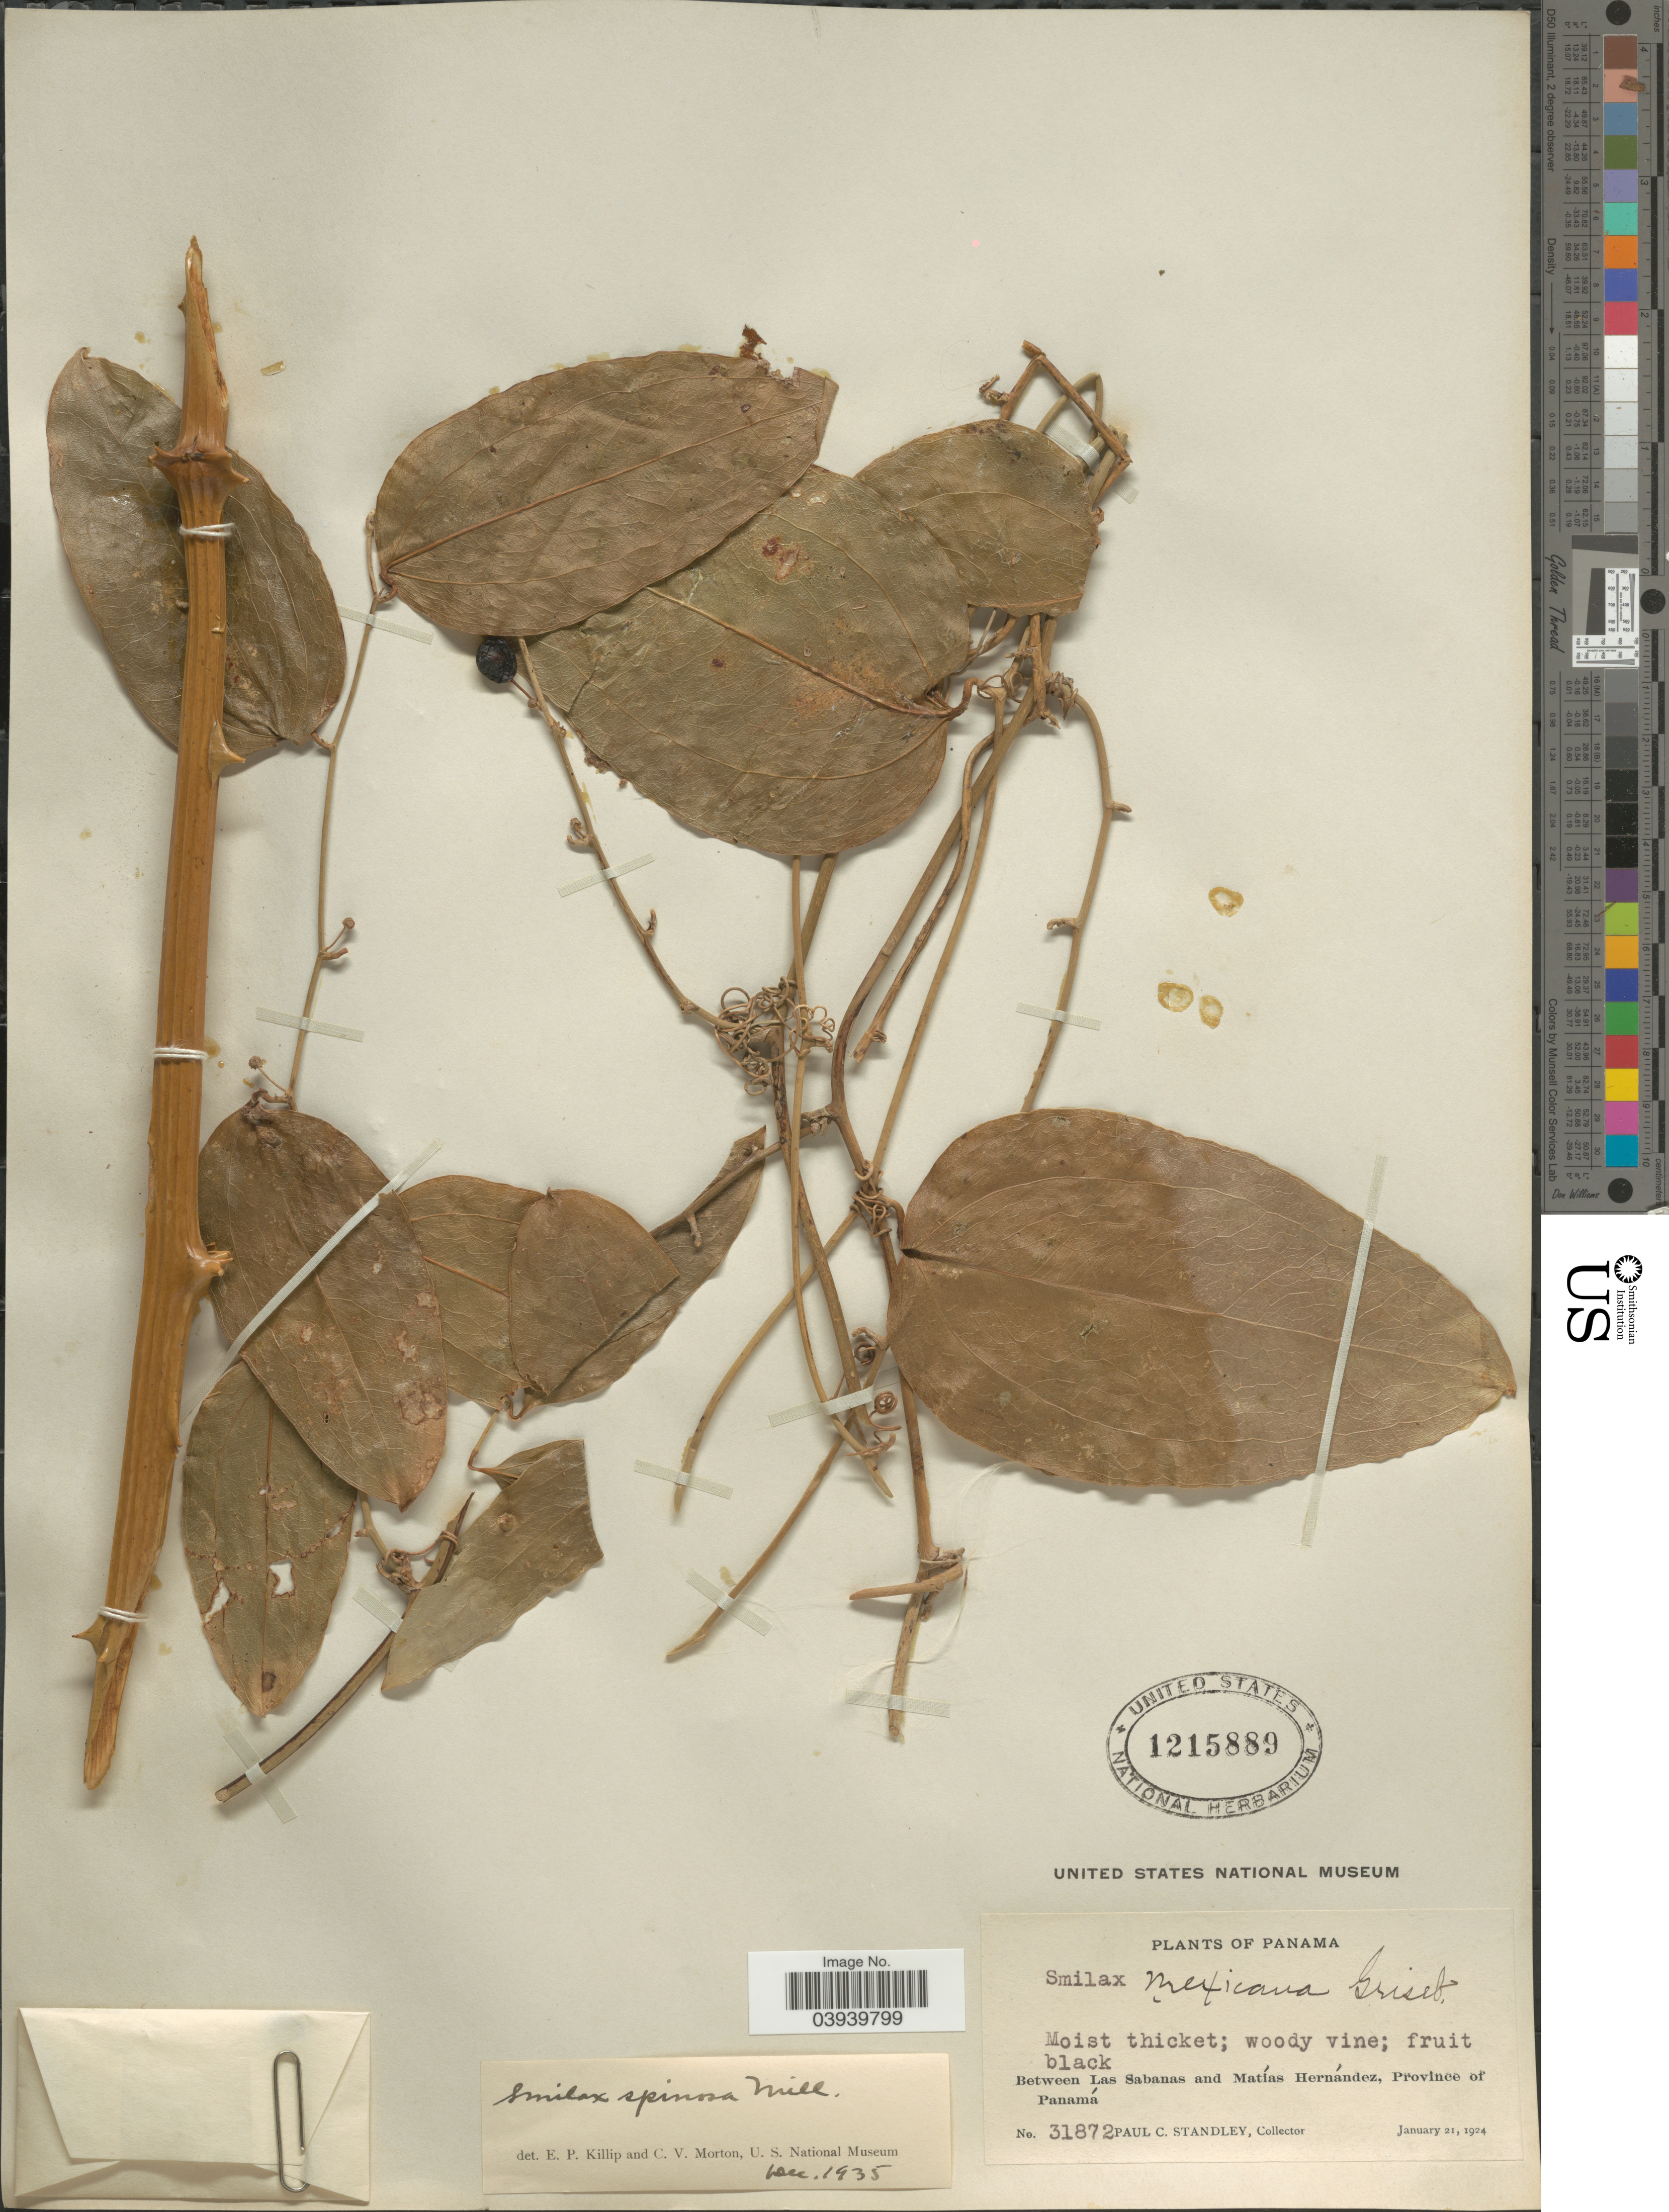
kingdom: Plantae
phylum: Tracheophyta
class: Liliopsida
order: Liliales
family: Smilacaceae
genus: Smilax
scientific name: Smilax spinosa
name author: Mill.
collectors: P. C. Standley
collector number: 31872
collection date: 1924-01-21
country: Panama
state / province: Panamá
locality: Between Las Sabanas and Matías Hernández.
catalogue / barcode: US 1215889